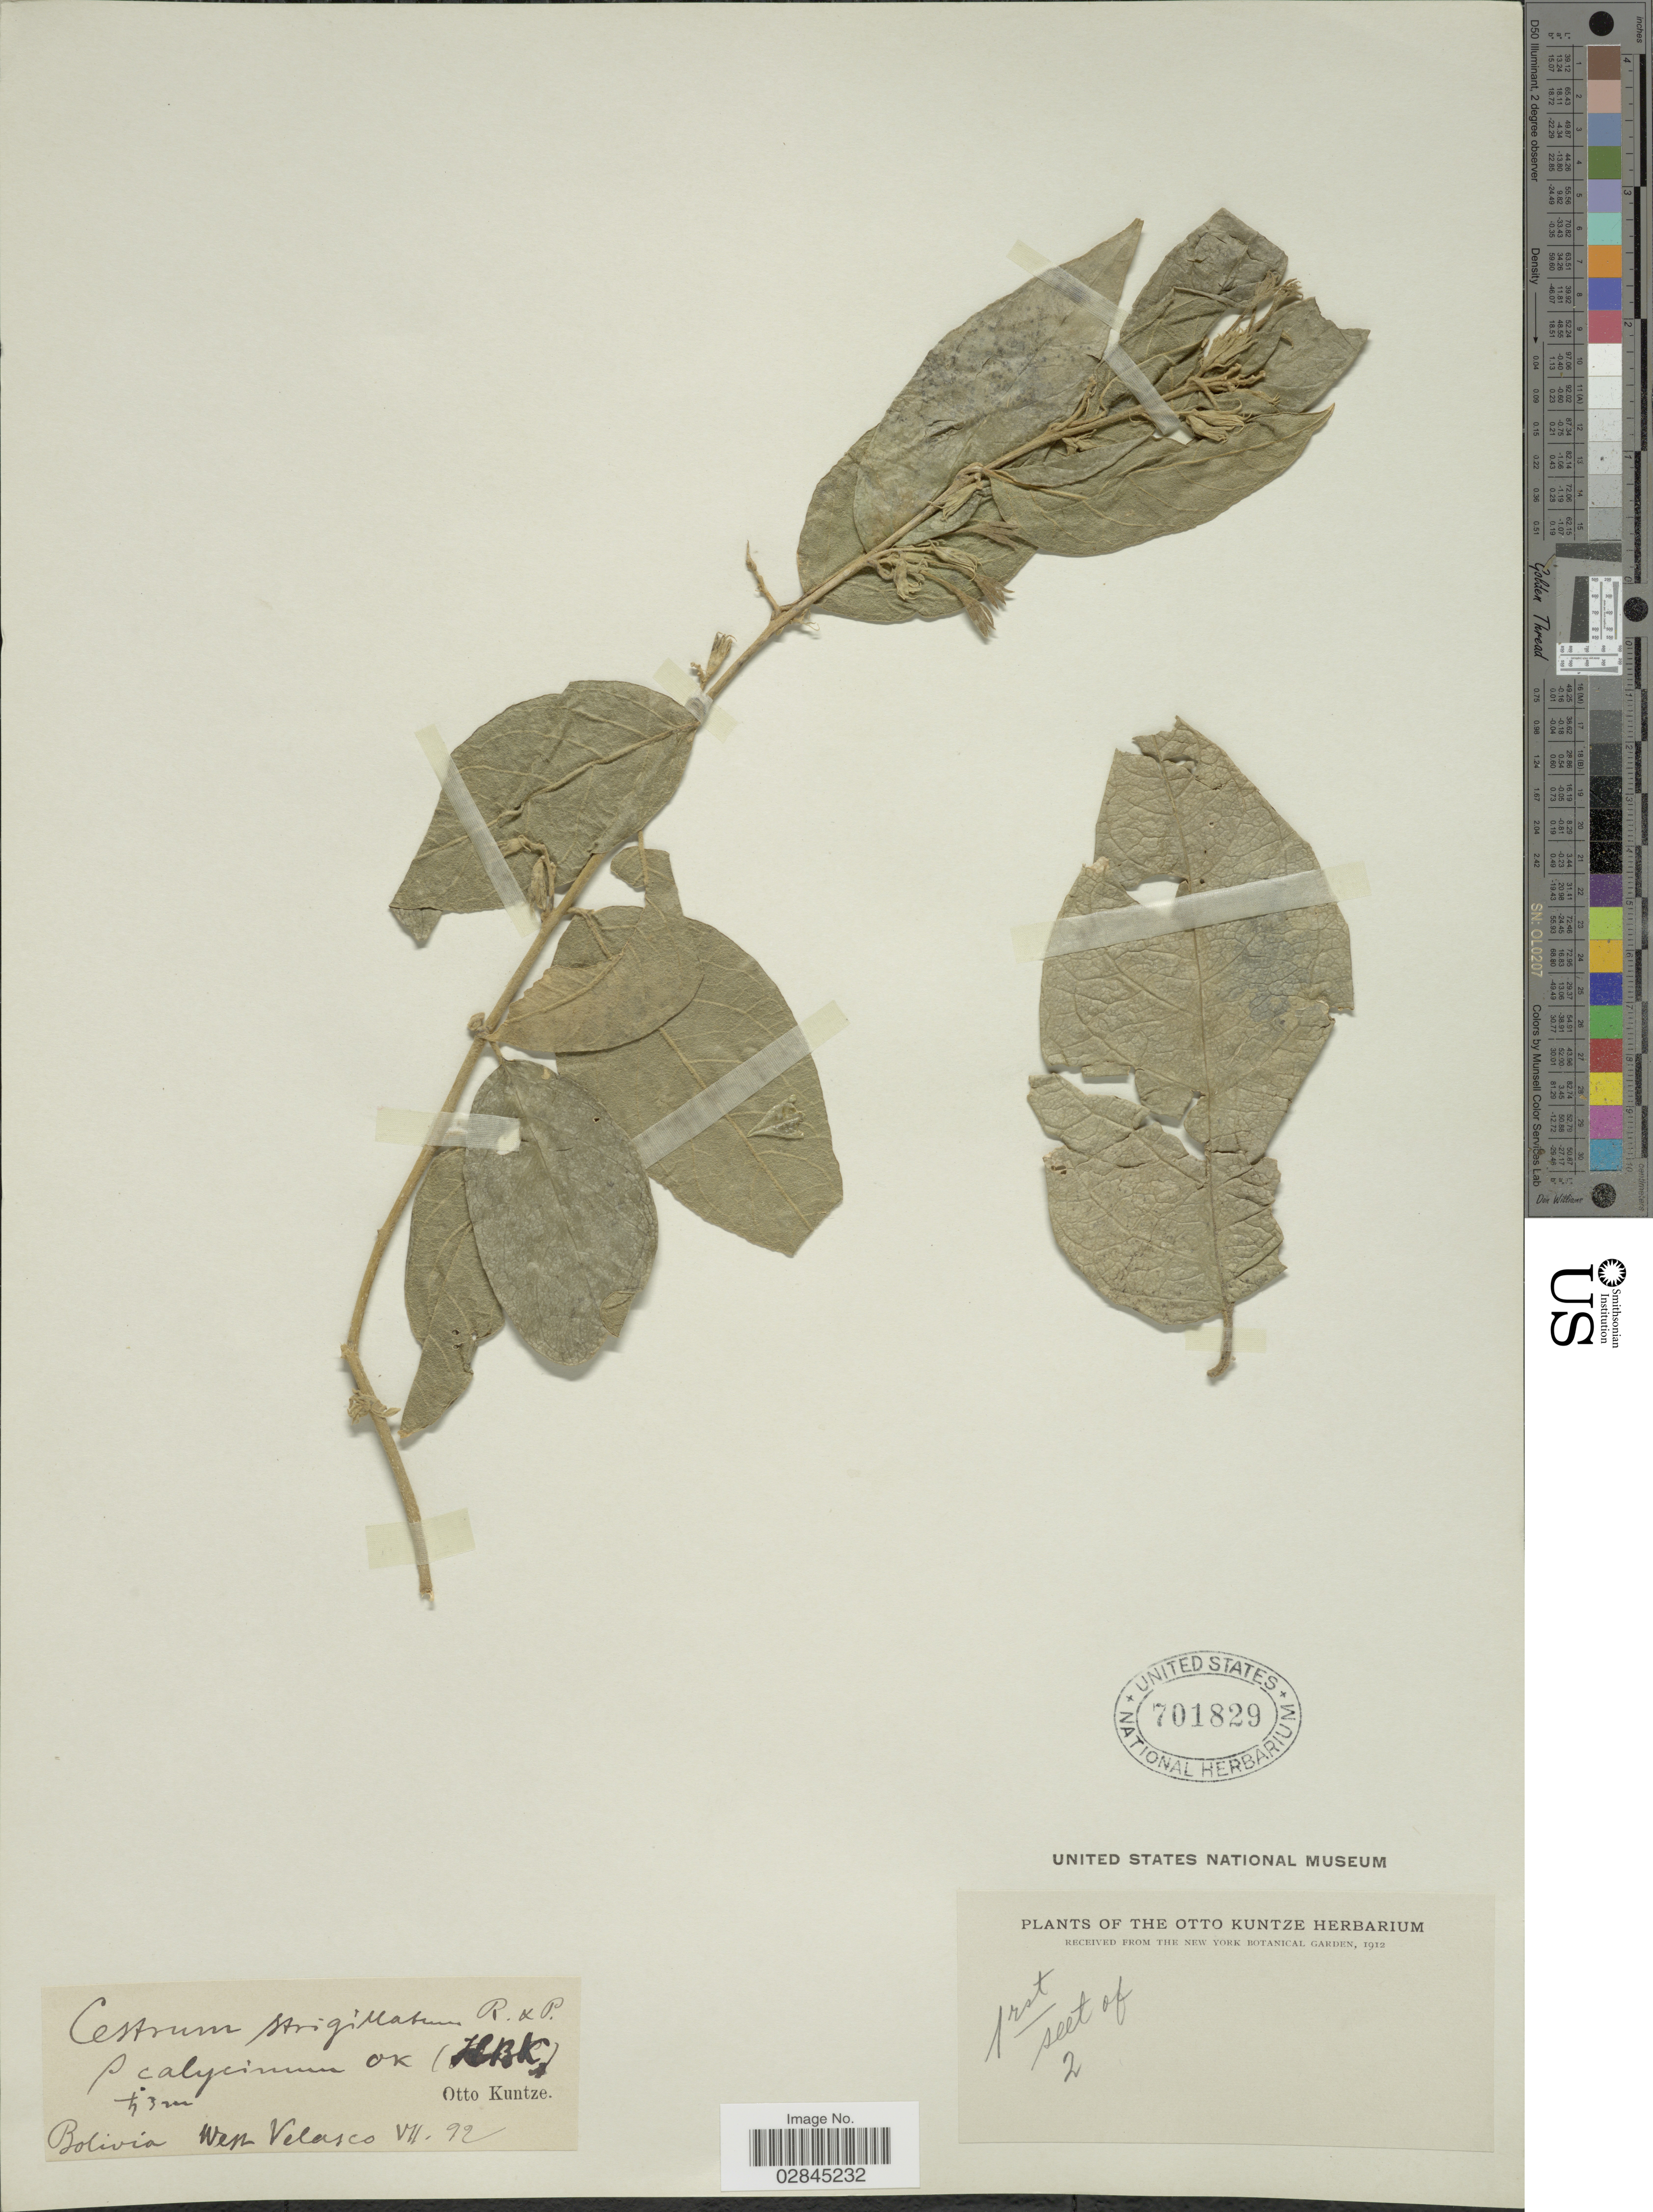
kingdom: Plantae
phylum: Tracheophyta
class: Magnoliopsida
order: Solanales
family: Solanaceae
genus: Cestrum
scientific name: Cestrum strigillatum var. calycinum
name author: Ruiz & Pav.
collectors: -. Velasco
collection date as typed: Transcribed d/m/y: /7/92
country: Bolivia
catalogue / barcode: US 701829